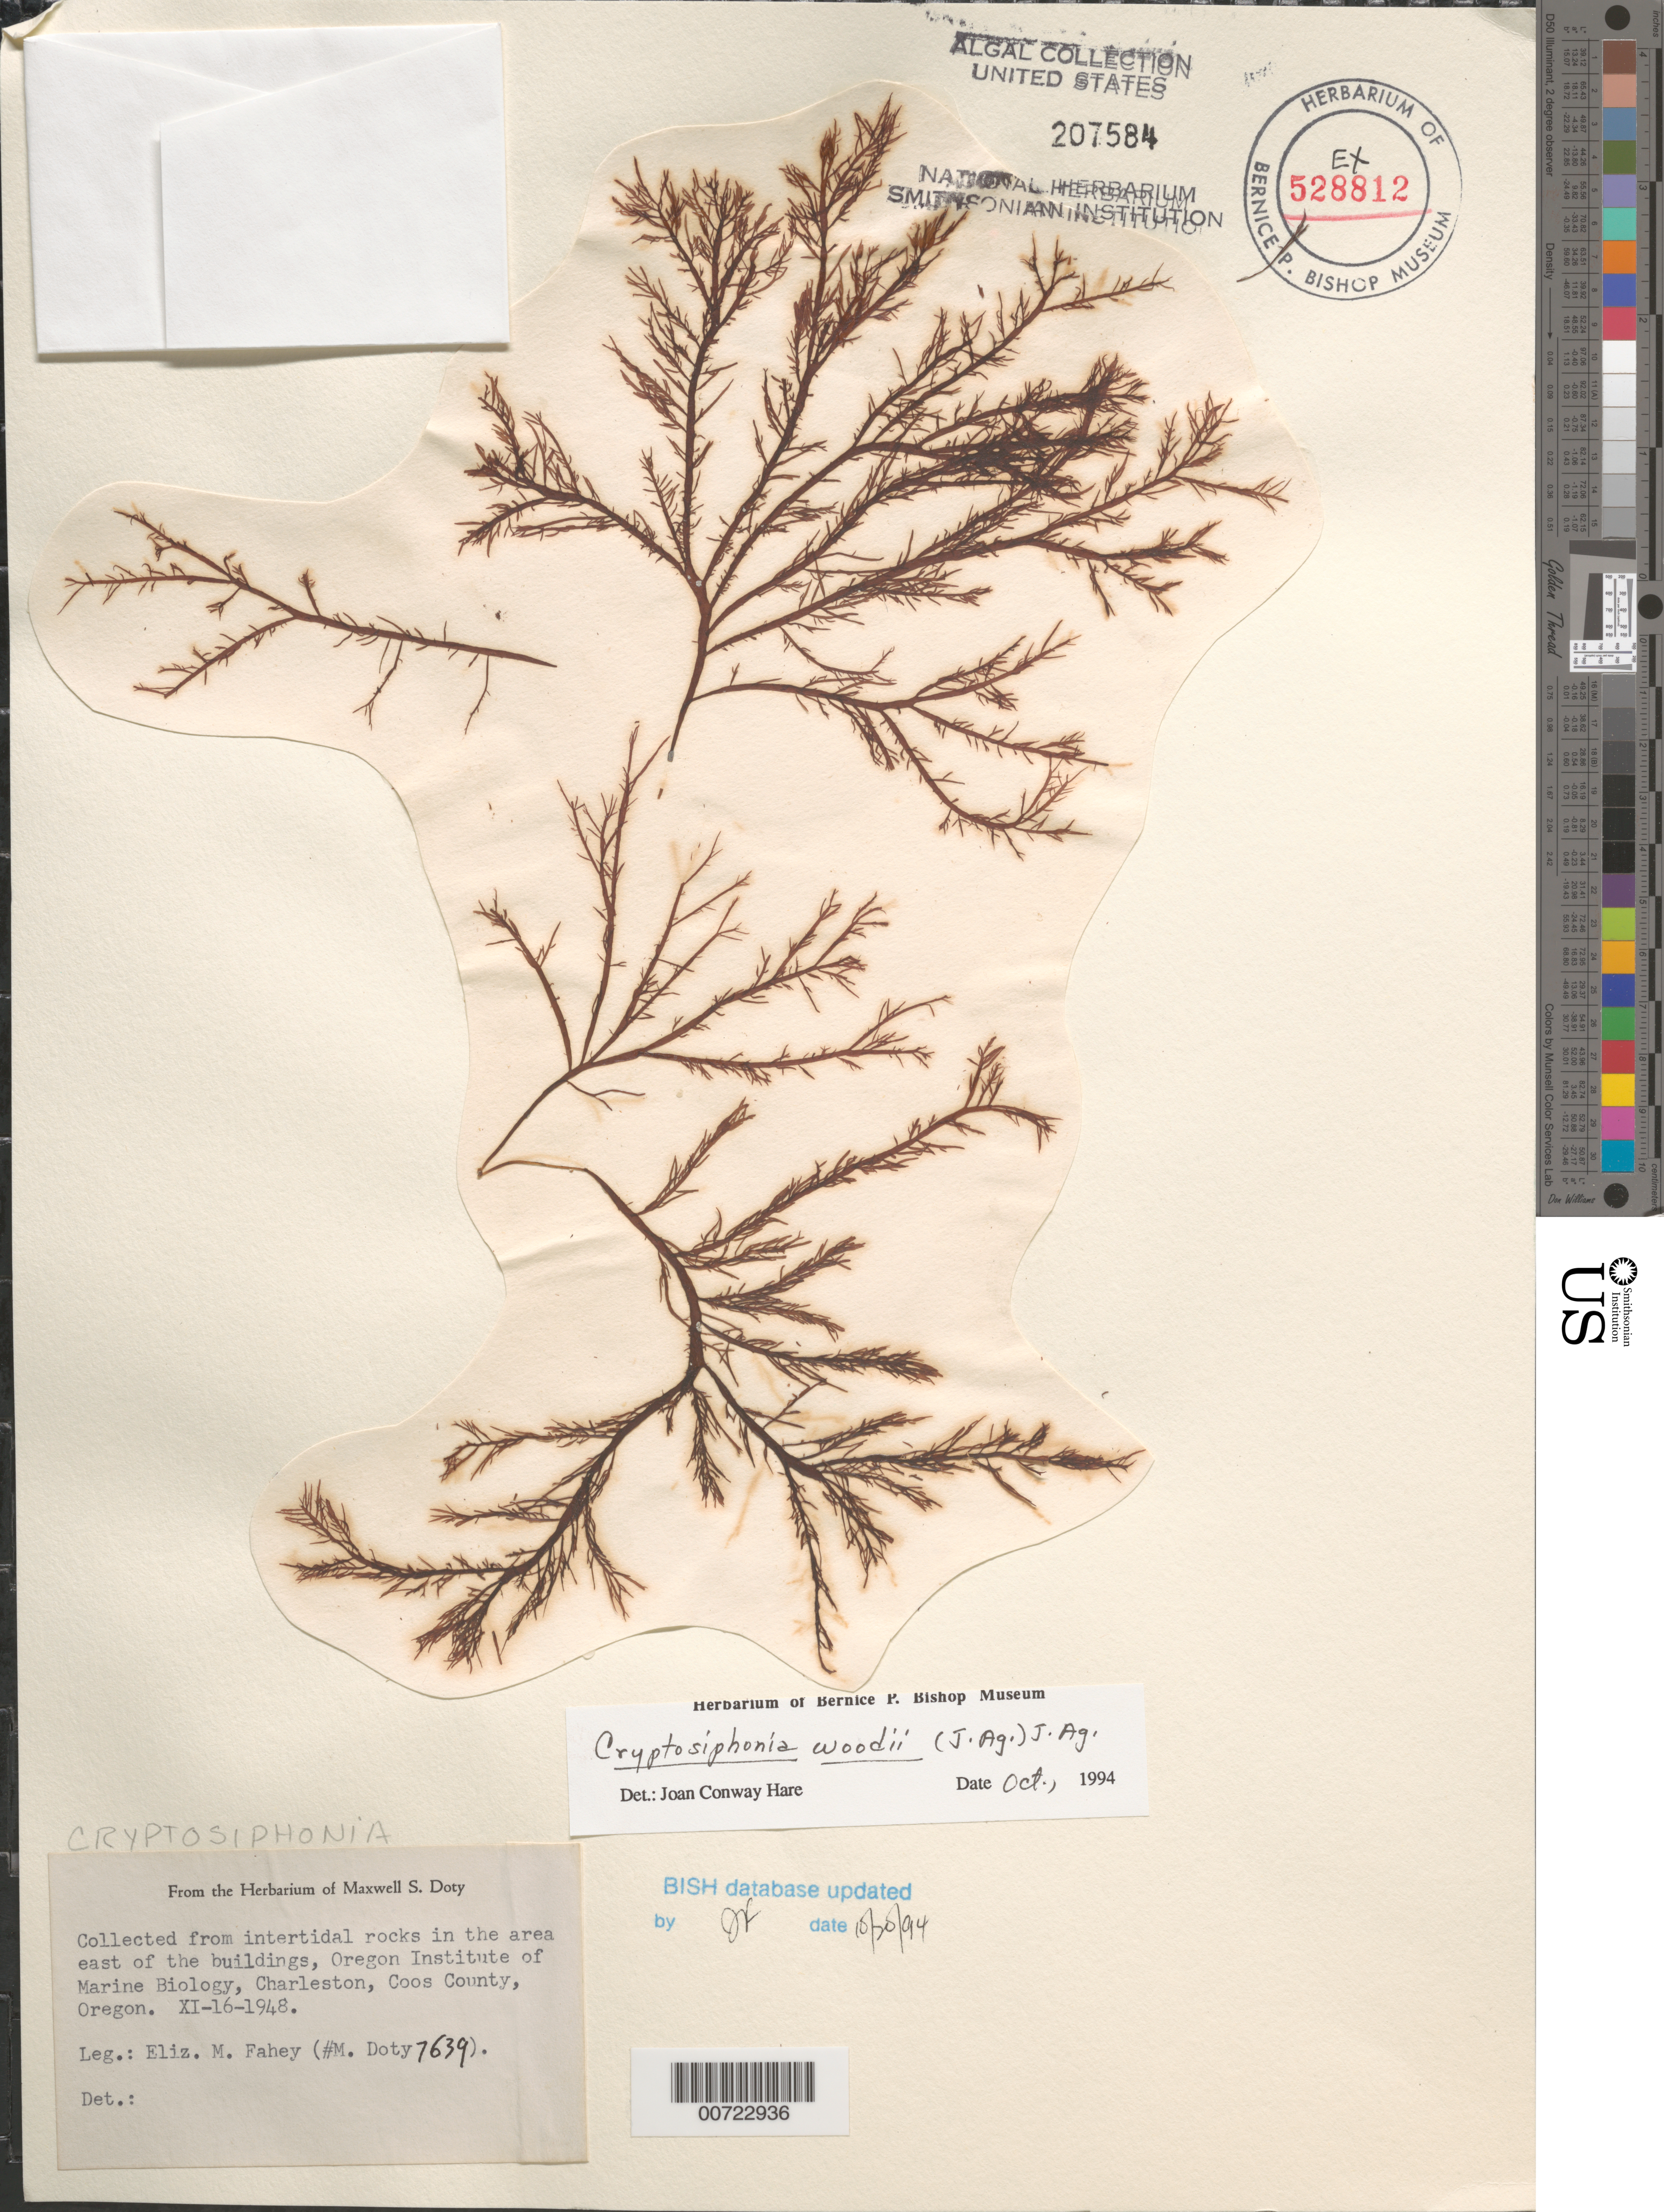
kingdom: Plantae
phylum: Rhodophyta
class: Florideophyceae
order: Gigartinales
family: Dumontiaceae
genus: Cryptosiphonia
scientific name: Cryptosiphonia woodii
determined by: Hare, Joan Conway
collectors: E. Fahey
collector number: MSD 7639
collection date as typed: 16 Nov 1948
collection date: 1948-11-16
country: United States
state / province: Oregon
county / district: Coos County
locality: Charleston, Oregon Institute of Marine Biology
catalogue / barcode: US 207584